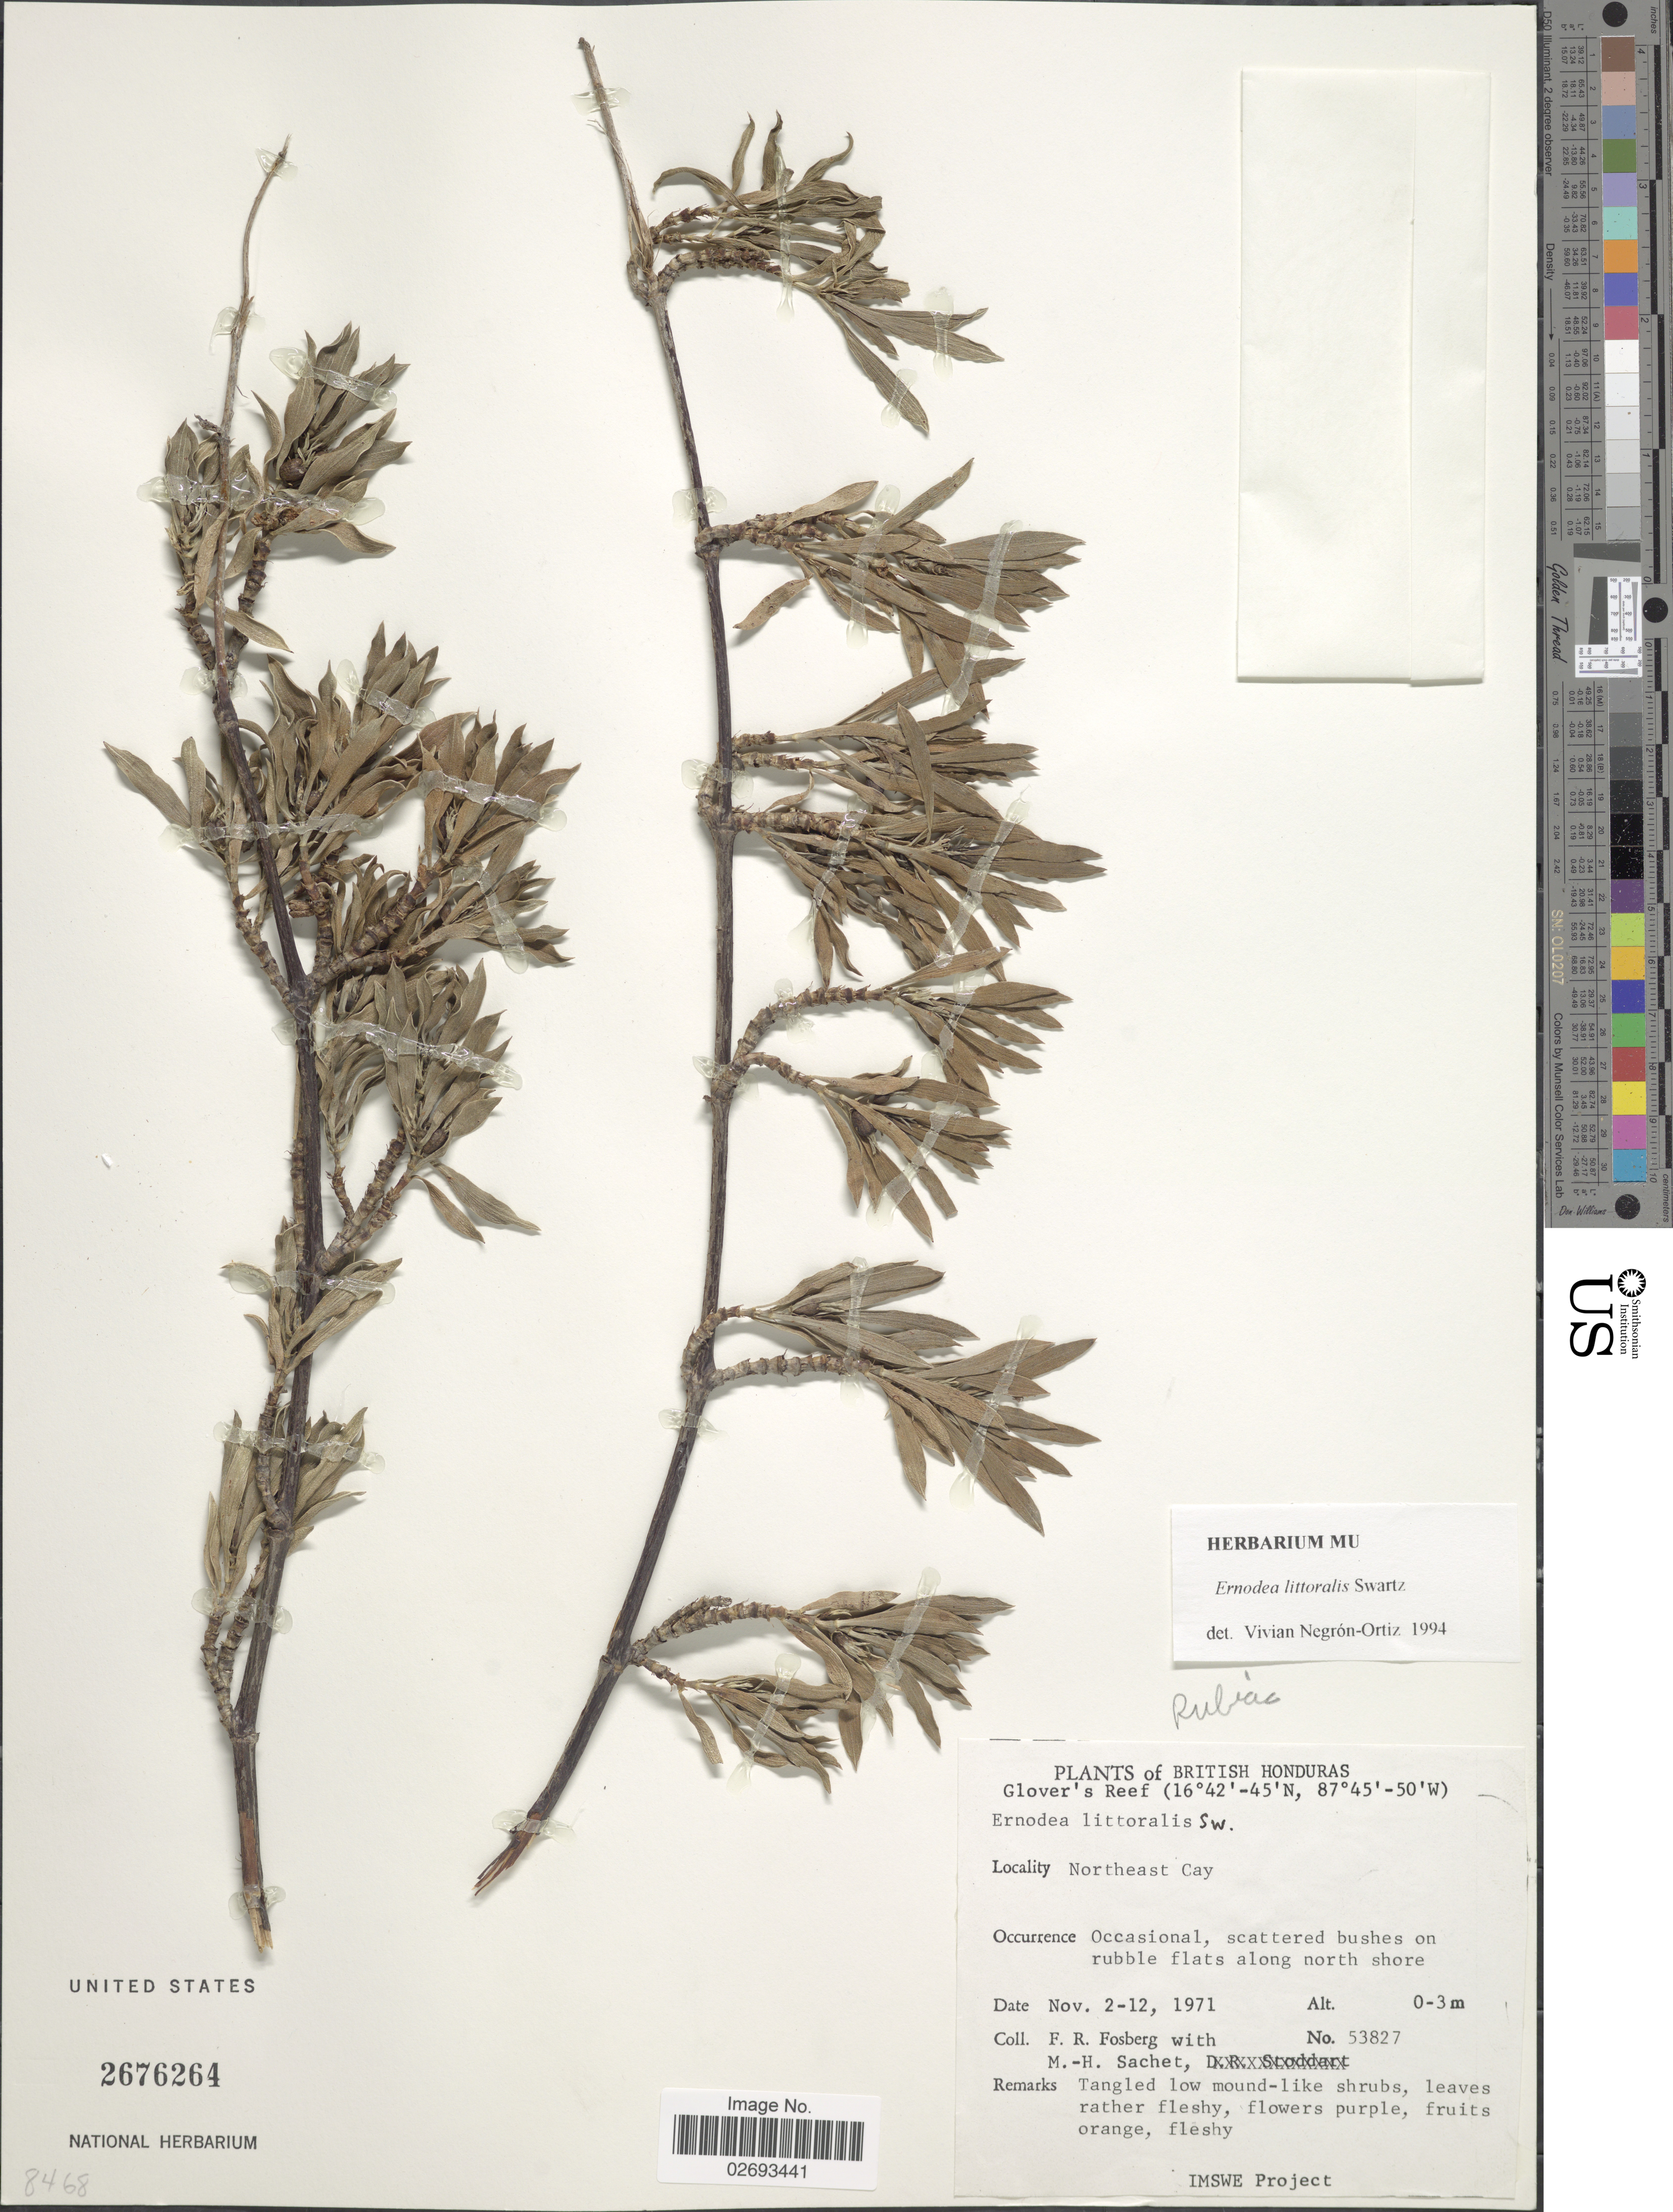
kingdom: Plantae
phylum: Tracheophyta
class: Magnoliopsida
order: Gentianales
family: Rubiaceae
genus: Ernodea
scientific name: Ernodea littoralis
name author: Sw.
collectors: F. R. Fosberg & M.-H. Sachet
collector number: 53827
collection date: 1971-11-02/1971-11-12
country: Belize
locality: British Honduras. Northeast Cay, along north shore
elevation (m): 0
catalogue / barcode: US 2676264